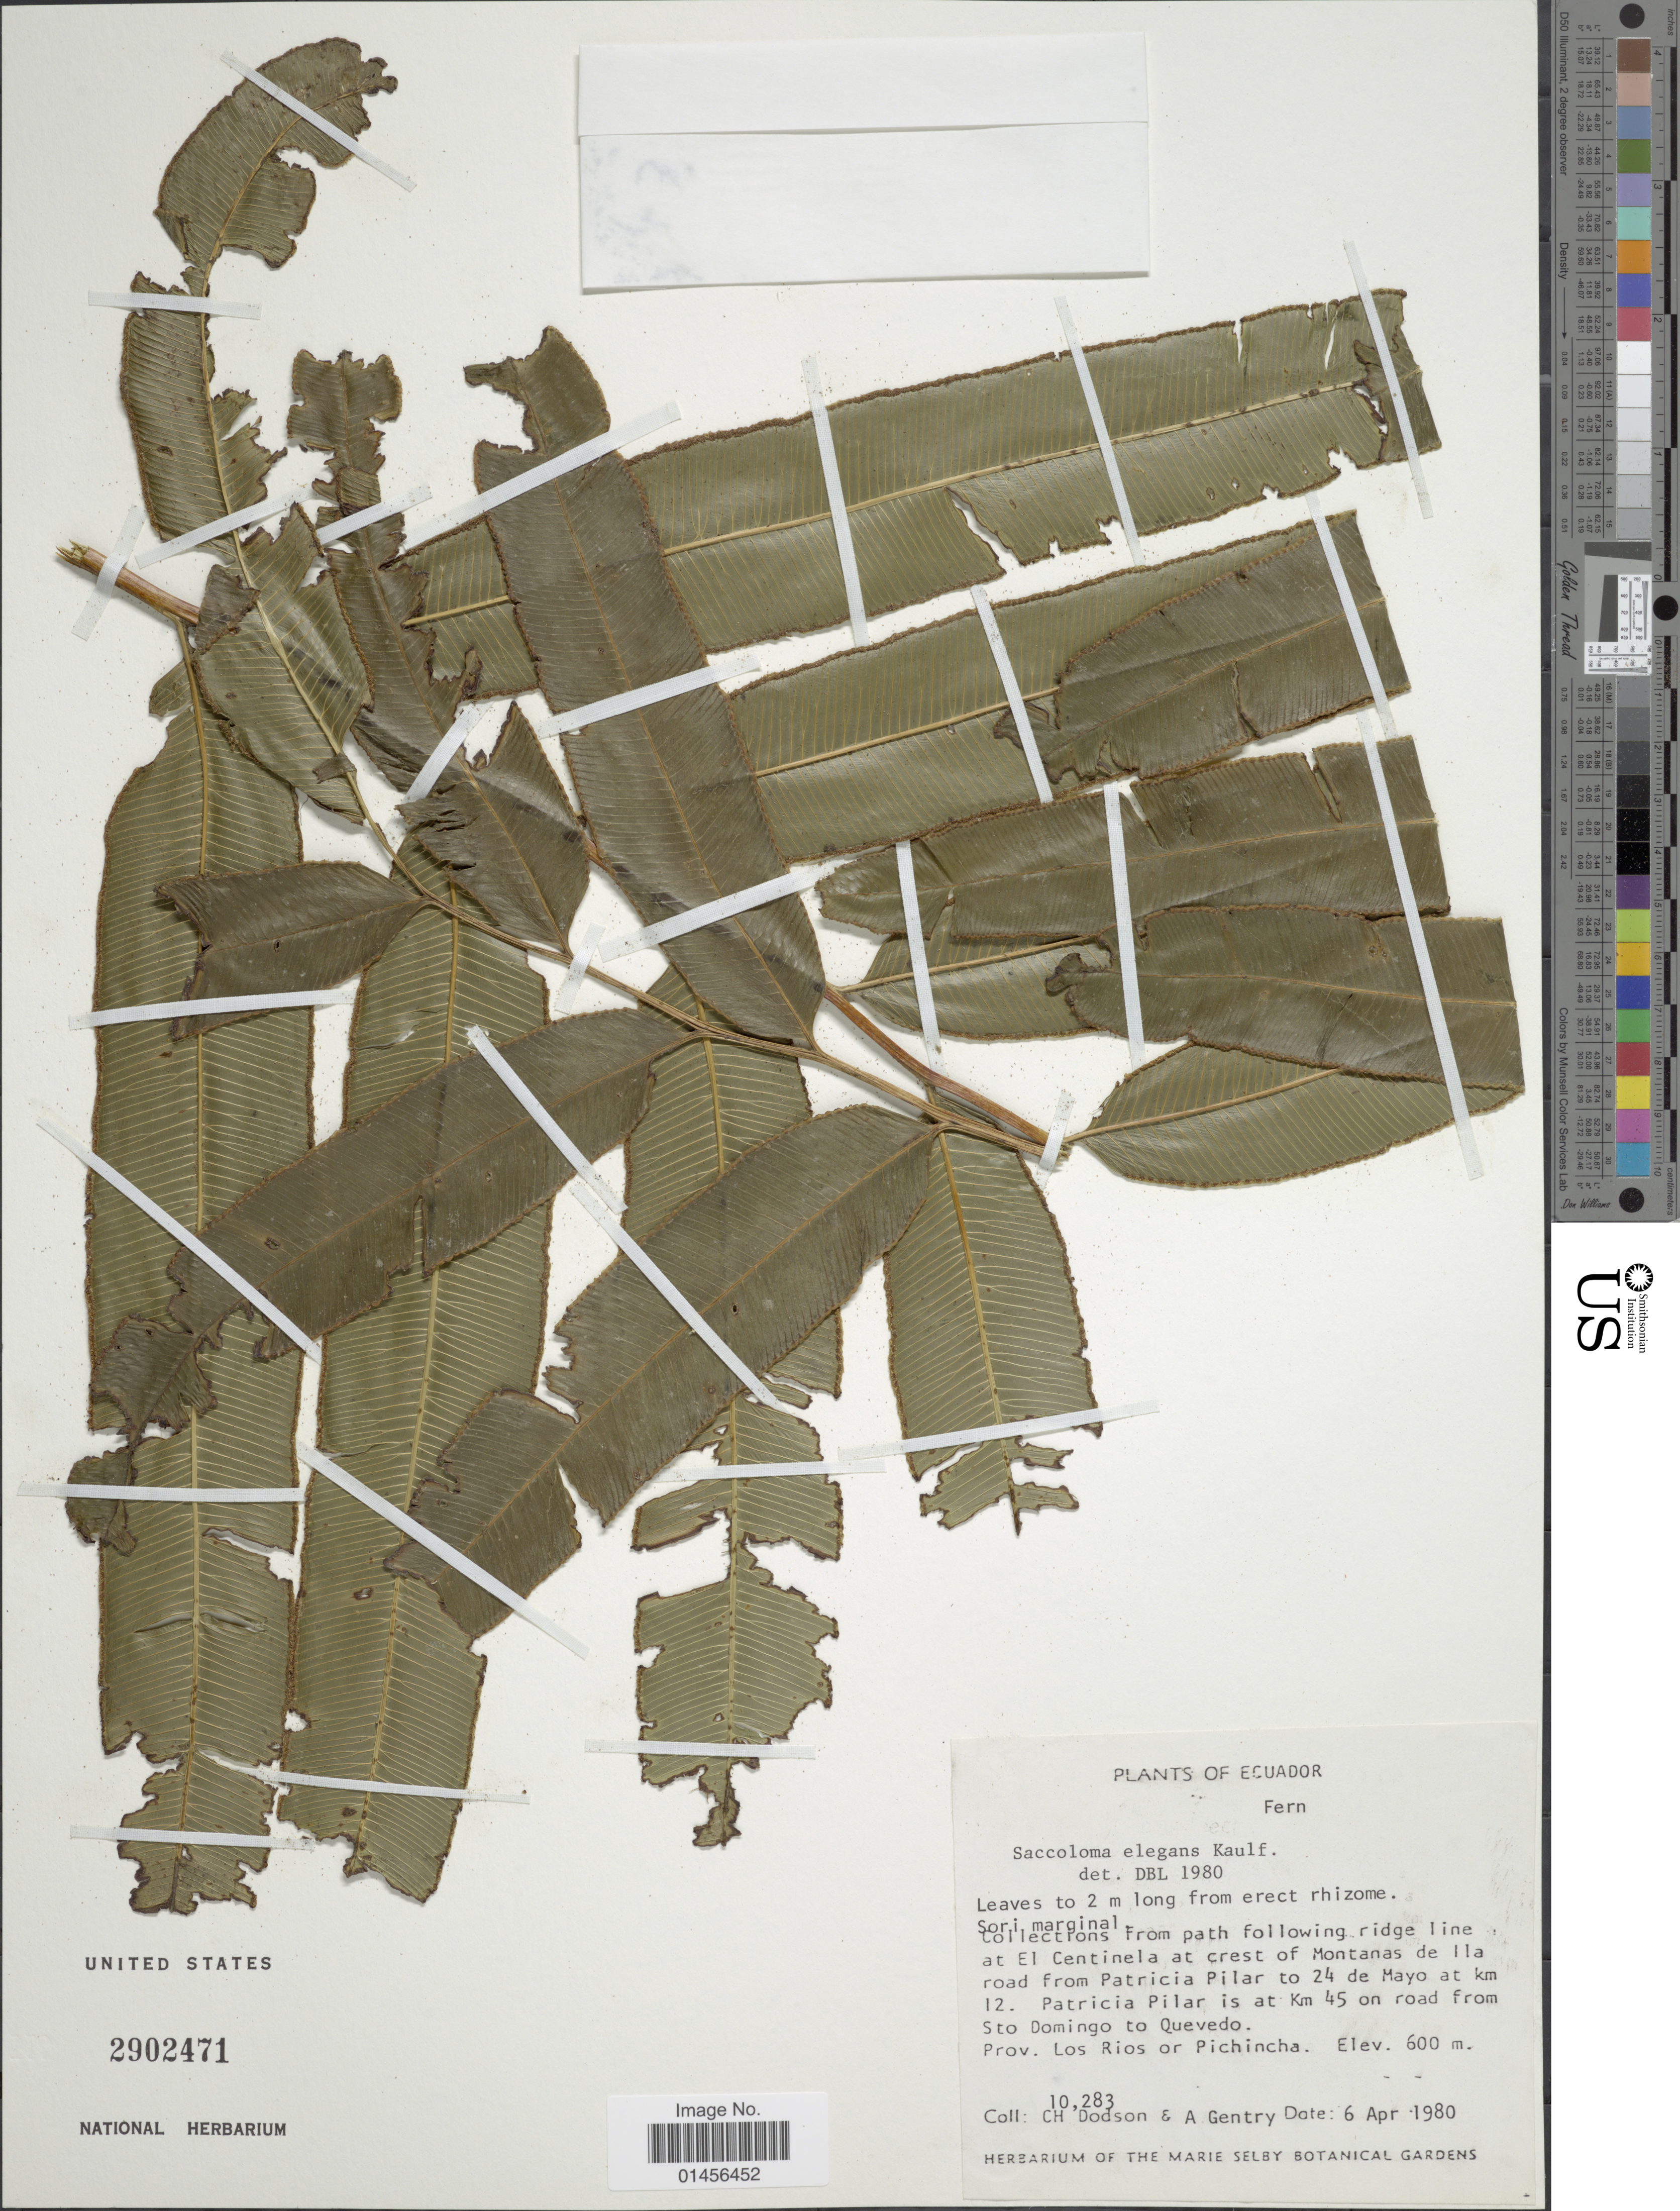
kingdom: Plantae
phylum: Tracheophyta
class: Polypodiopsida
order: Polypodiales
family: Saccolomataceae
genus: Saccoloma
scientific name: Saccoloma elegans subsp. chartaceum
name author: Cremers & K.U. Kramer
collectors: C. H. Dodson & A. H. Gentry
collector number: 10283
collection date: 1980-04-06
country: Ecuador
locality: From path following ridge line at El Centinela at crest of Montanas de Ila road from Patricia Pilar to 24 de Mayo at km 12. Patricia Pilar is at 45 km on road from Sto Domingo to Quevedo Prov. Los Rios or Pichincha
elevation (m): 600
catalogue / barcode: US 2902471